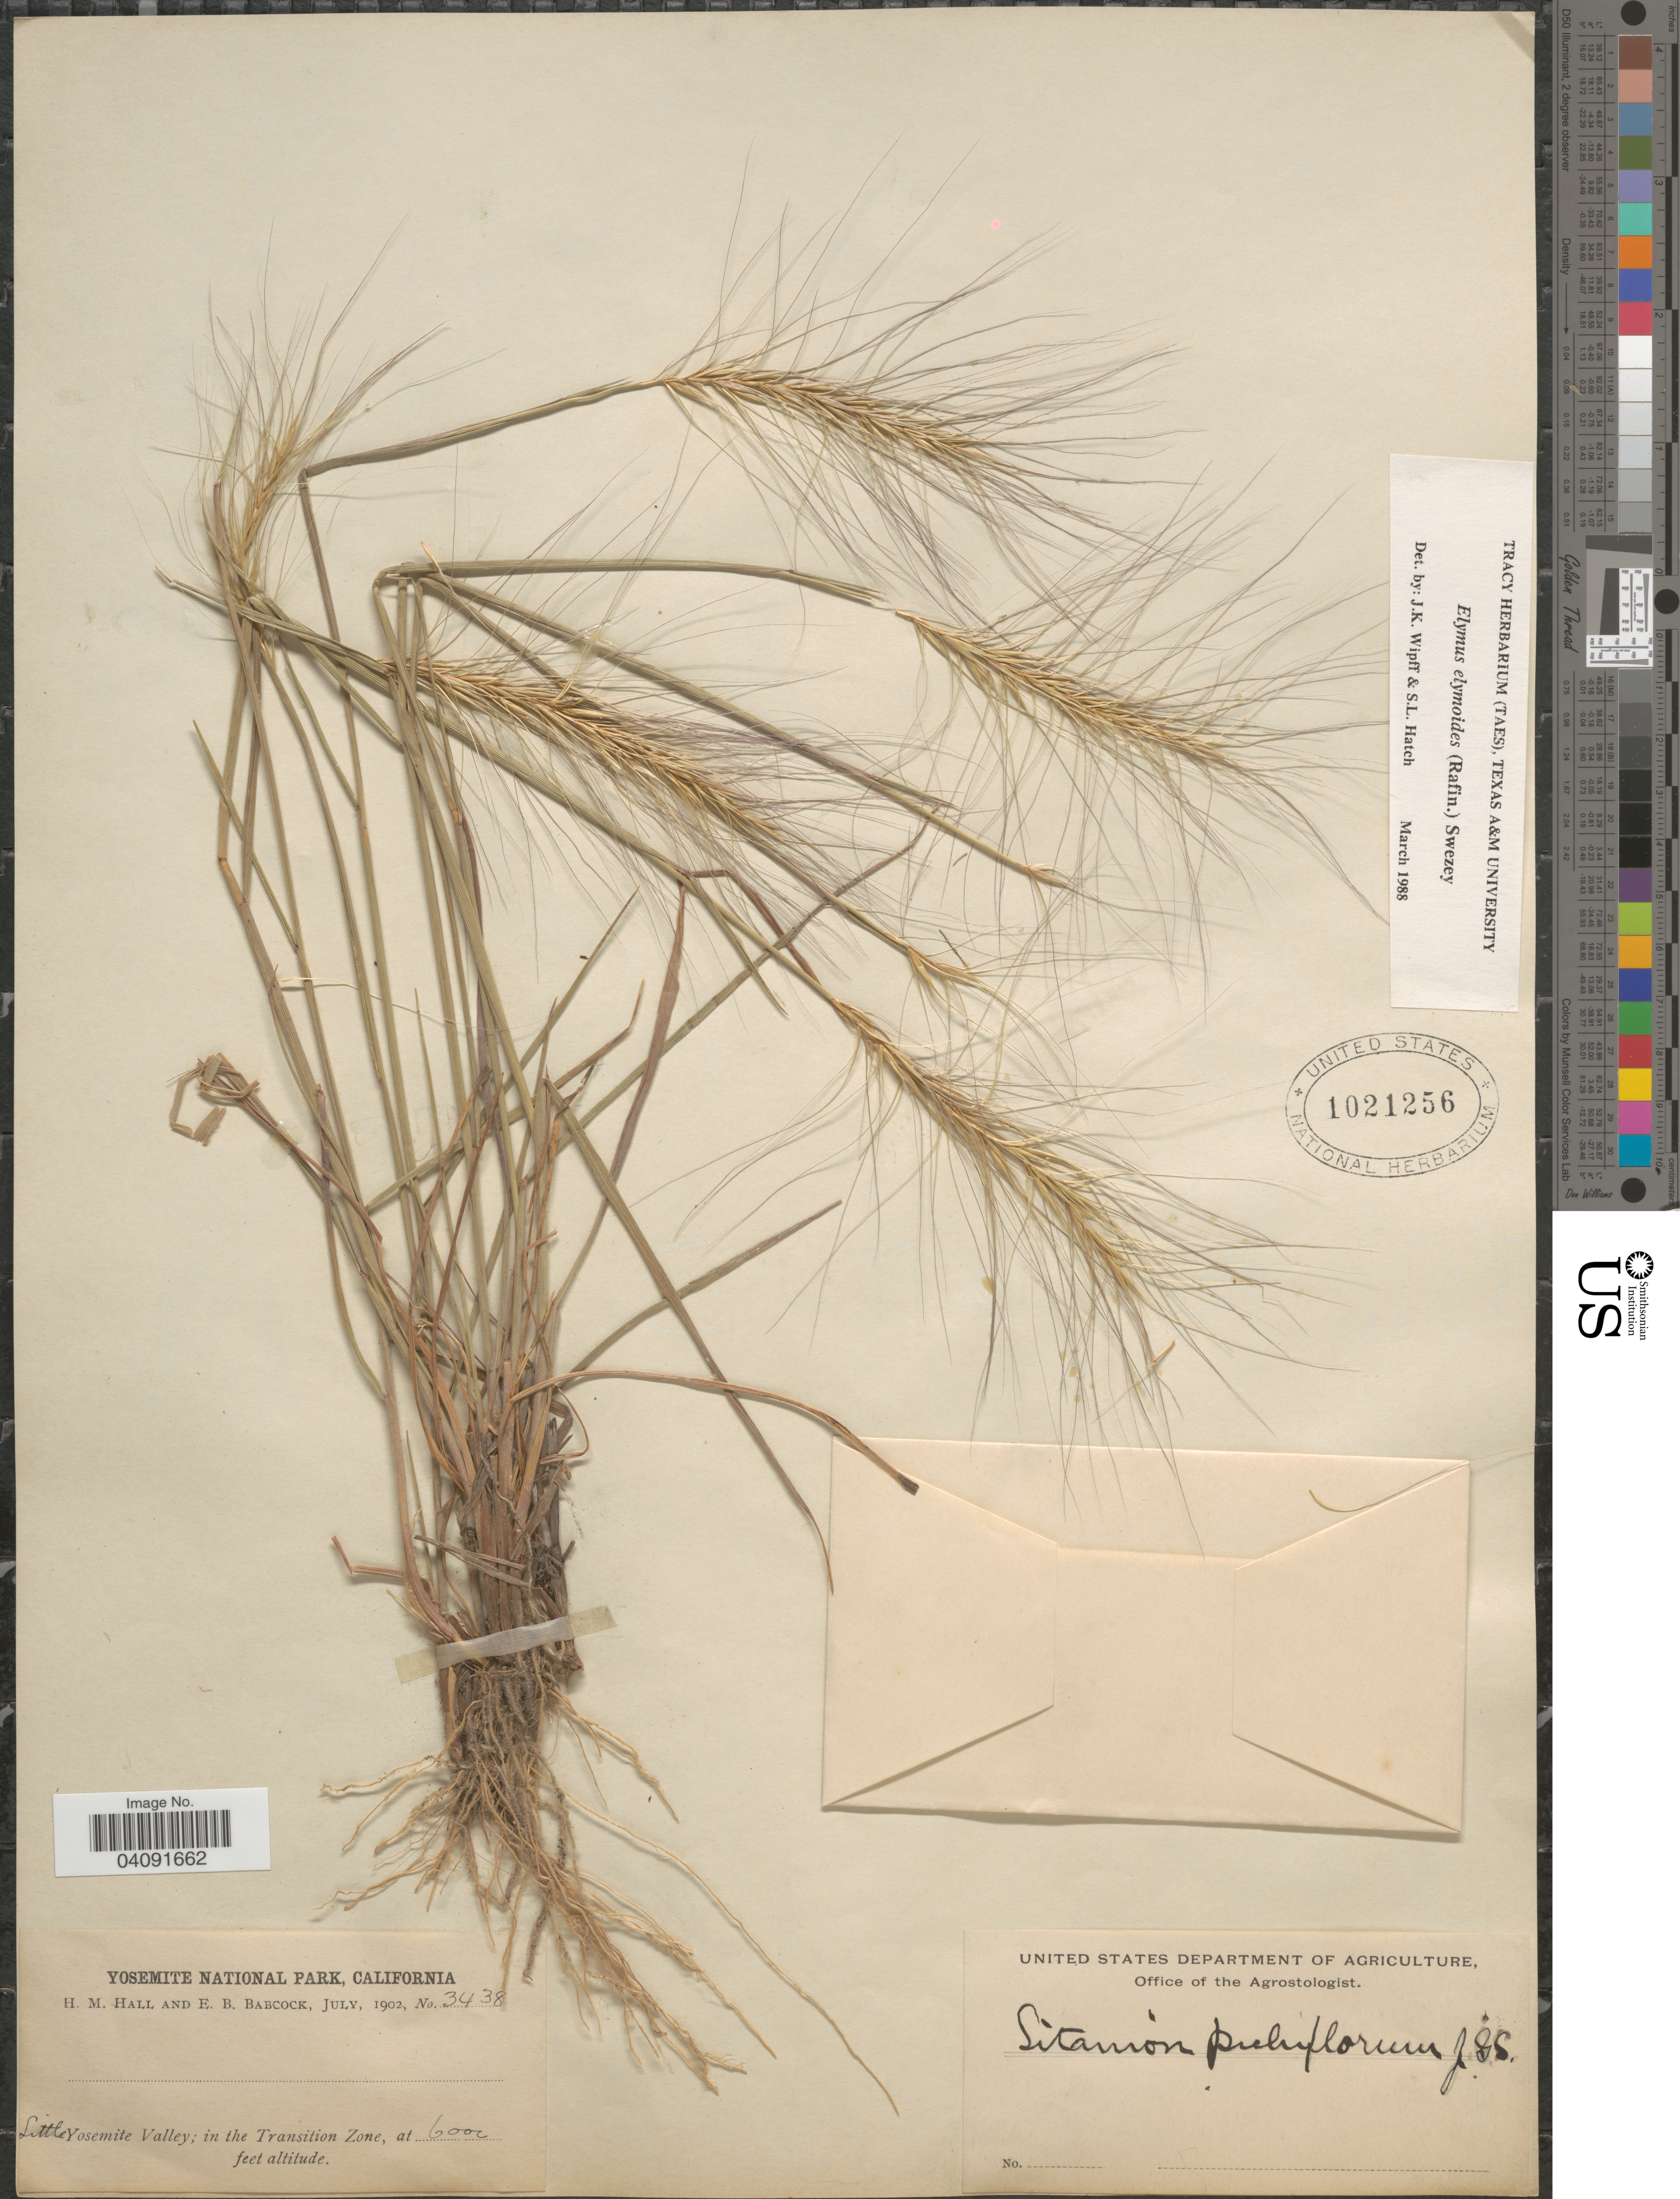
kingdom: Plantae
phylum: Tracheophyta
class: Liliopsida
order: Poales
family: Poaceae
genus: Elymus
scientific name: Elymus elymoides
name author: (Raf.) Swezey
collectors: H. M. Hall & E. B. Babcock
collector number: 3438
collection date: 1902-07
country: United States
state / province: California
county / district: Mariposa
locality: Yosemite National Park. Little Yosemite Valley; in the Transition Zone.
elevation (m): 1829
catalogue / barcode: US 1021256